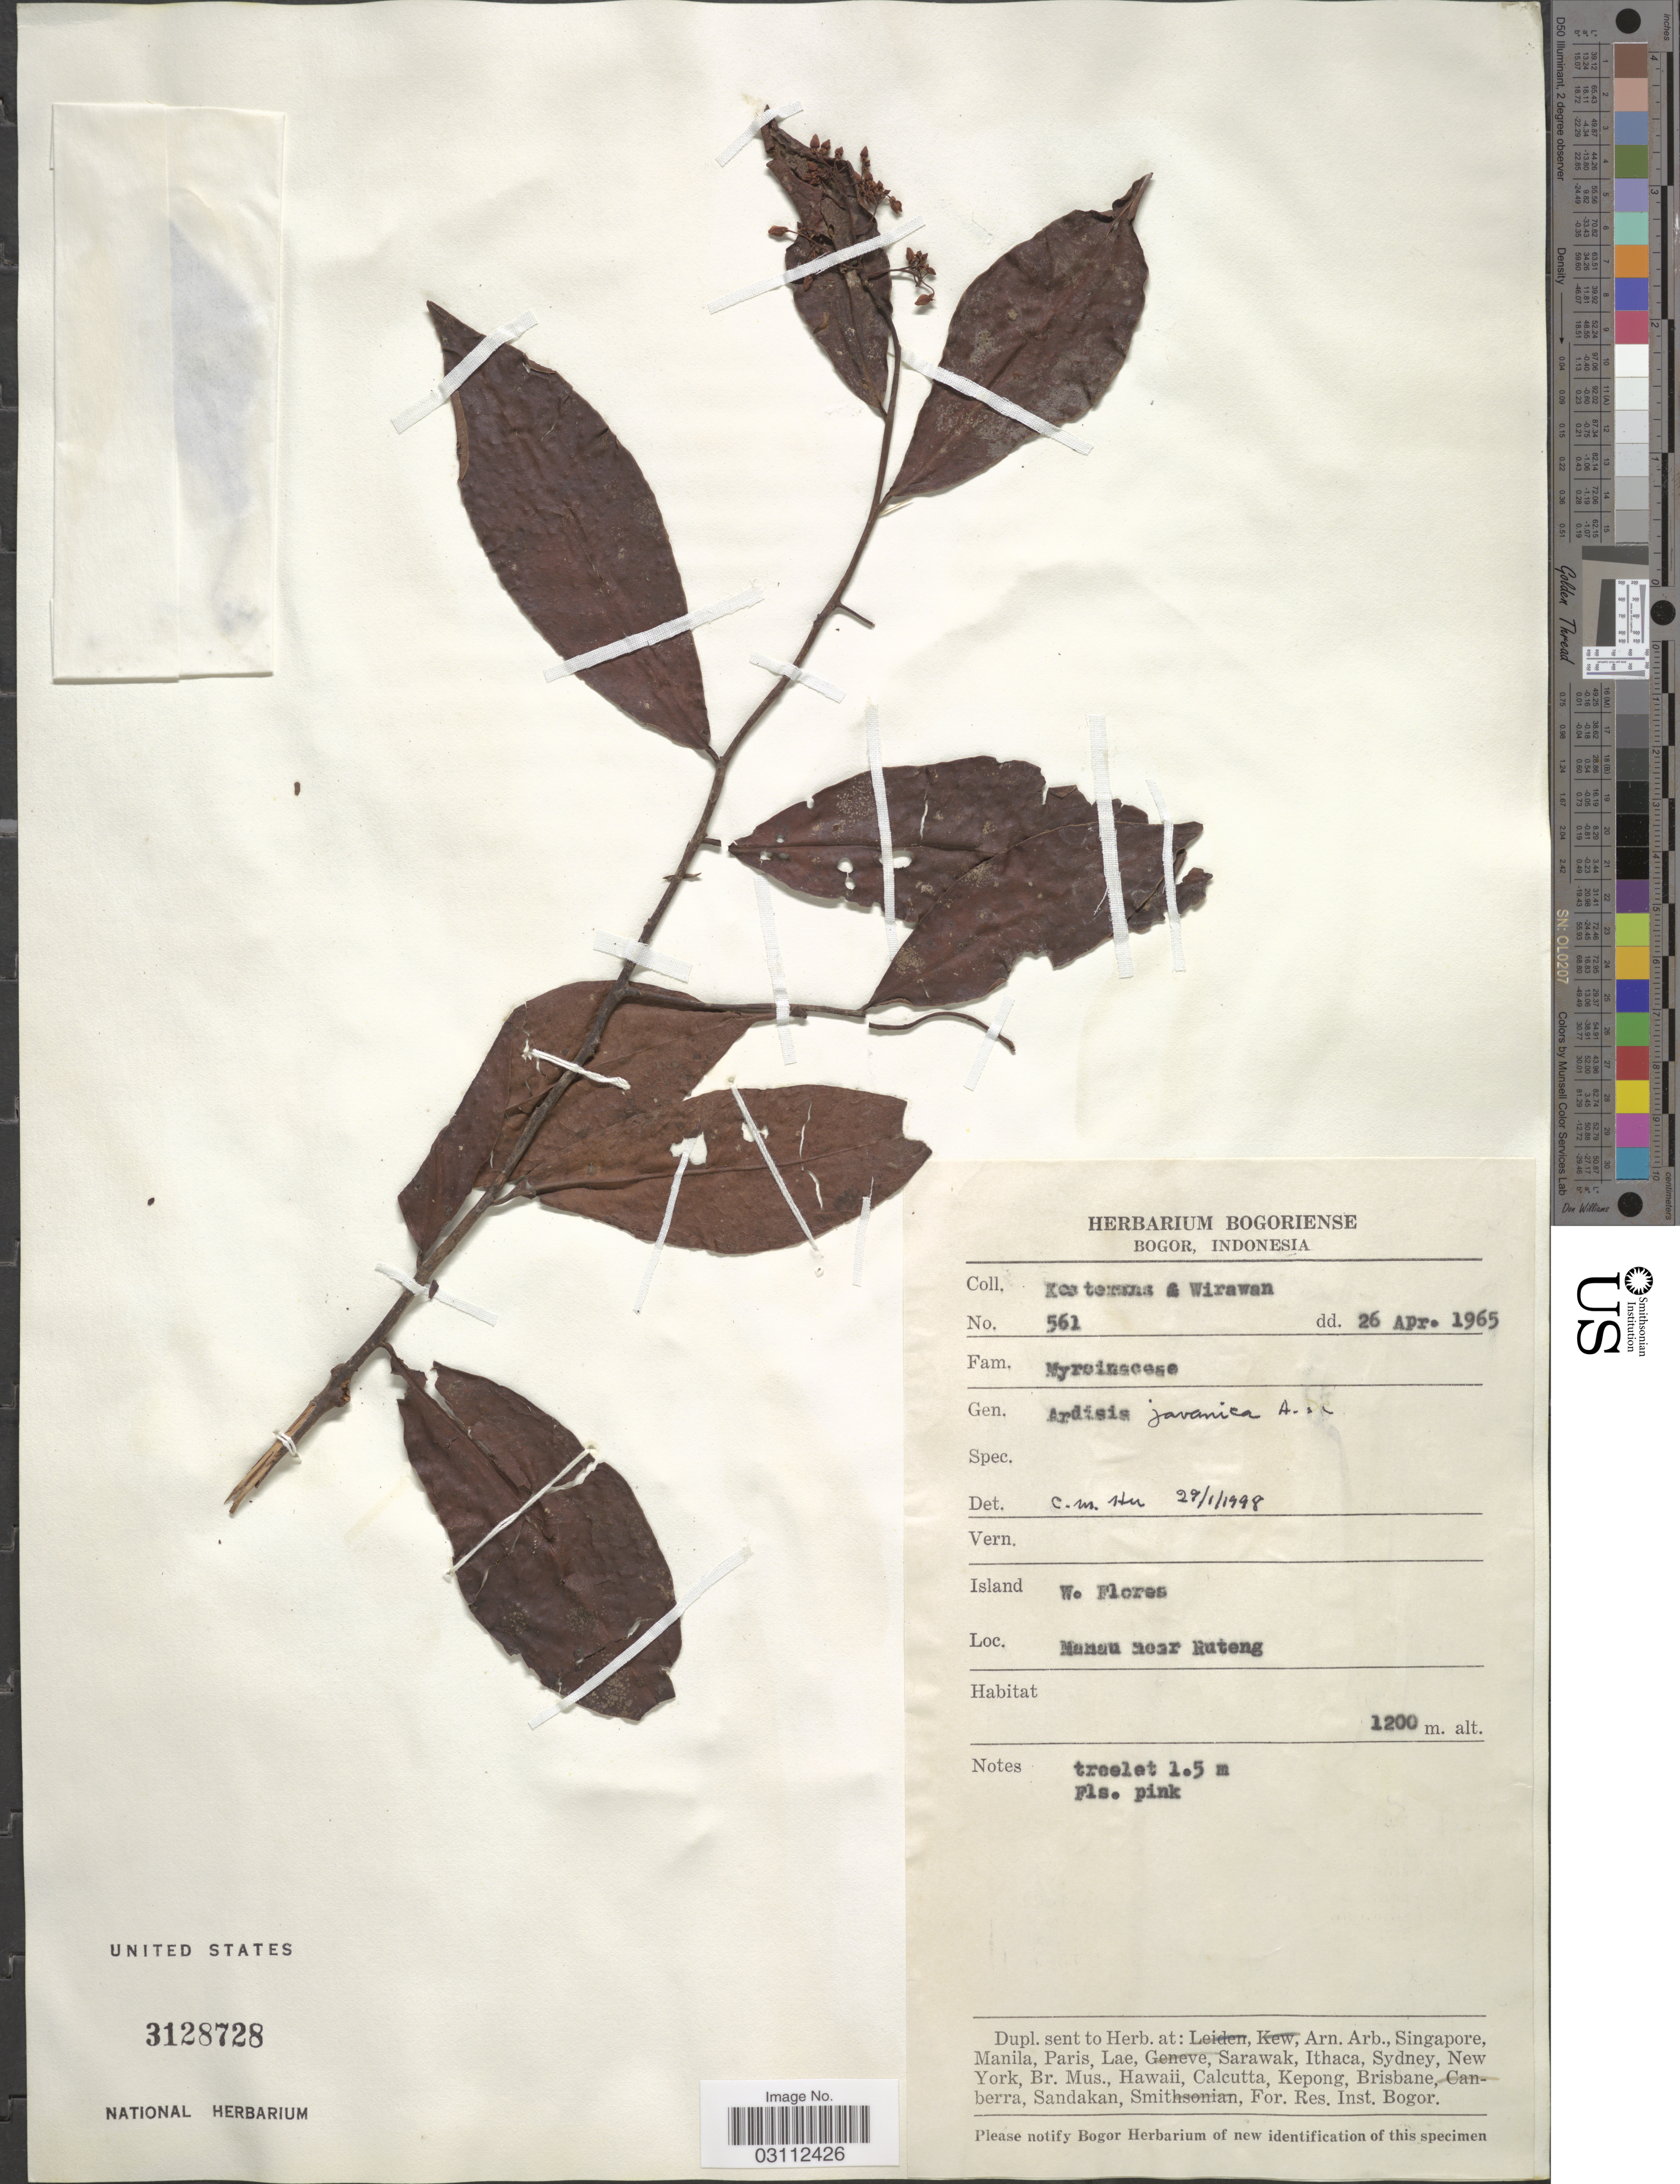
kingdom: Plantae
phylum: Tracheophyta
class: Magnoliopsida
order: Ericales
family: Primulaceae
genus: Ardisia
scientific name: Ardisia javanica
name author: DC.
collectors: Kostermans & -. Wirawan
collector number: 561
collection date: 1965-04-26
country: Indonesia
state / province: Nusa Tenggara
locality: Island W. Flores. Manay near Ruteng.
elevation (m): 1200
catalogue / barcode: US 3128728